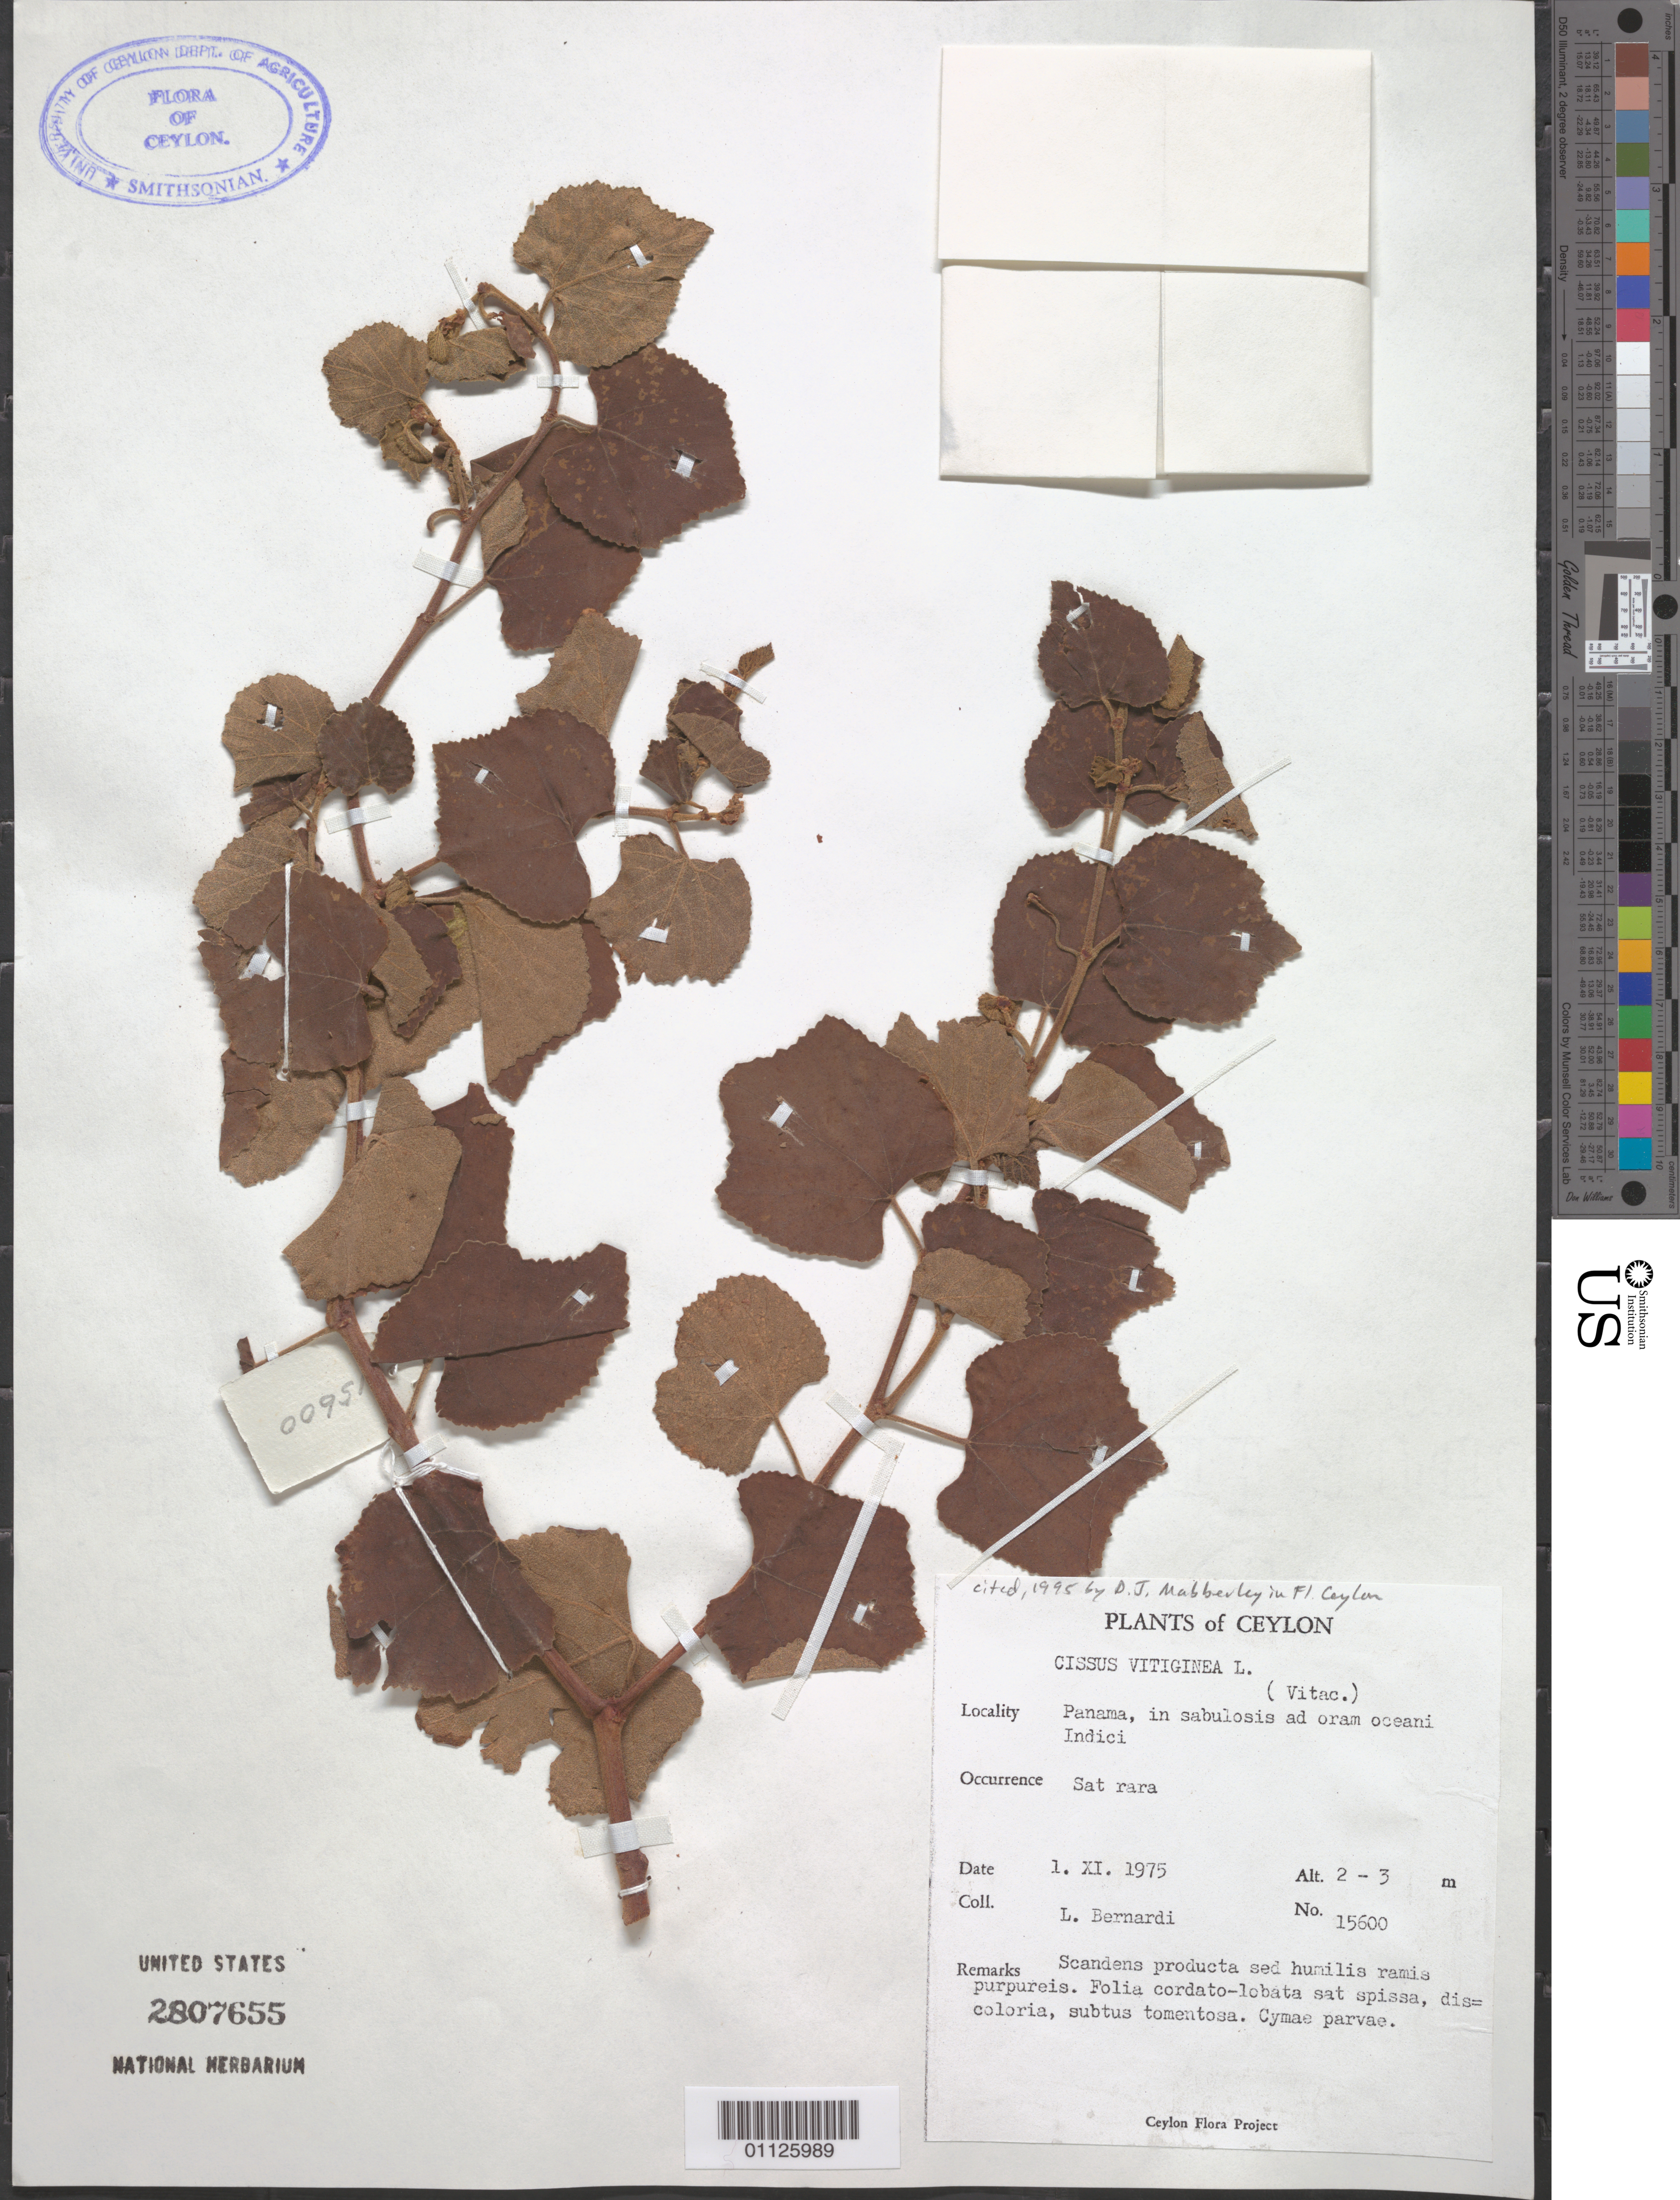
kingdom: Plantae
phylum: Tracheophyta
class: Magnoliopsida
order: Vitales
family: Vitaceae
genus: Cissus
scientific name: Cissus vitiginea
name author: L.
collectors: A. L. Bernardi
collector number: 15600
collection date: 1975-11-01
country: Sri Lanka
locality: Panama, in sabulosis ad oram oceani Indici.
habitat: Scandens.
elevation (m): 2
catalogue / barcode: US 2807655